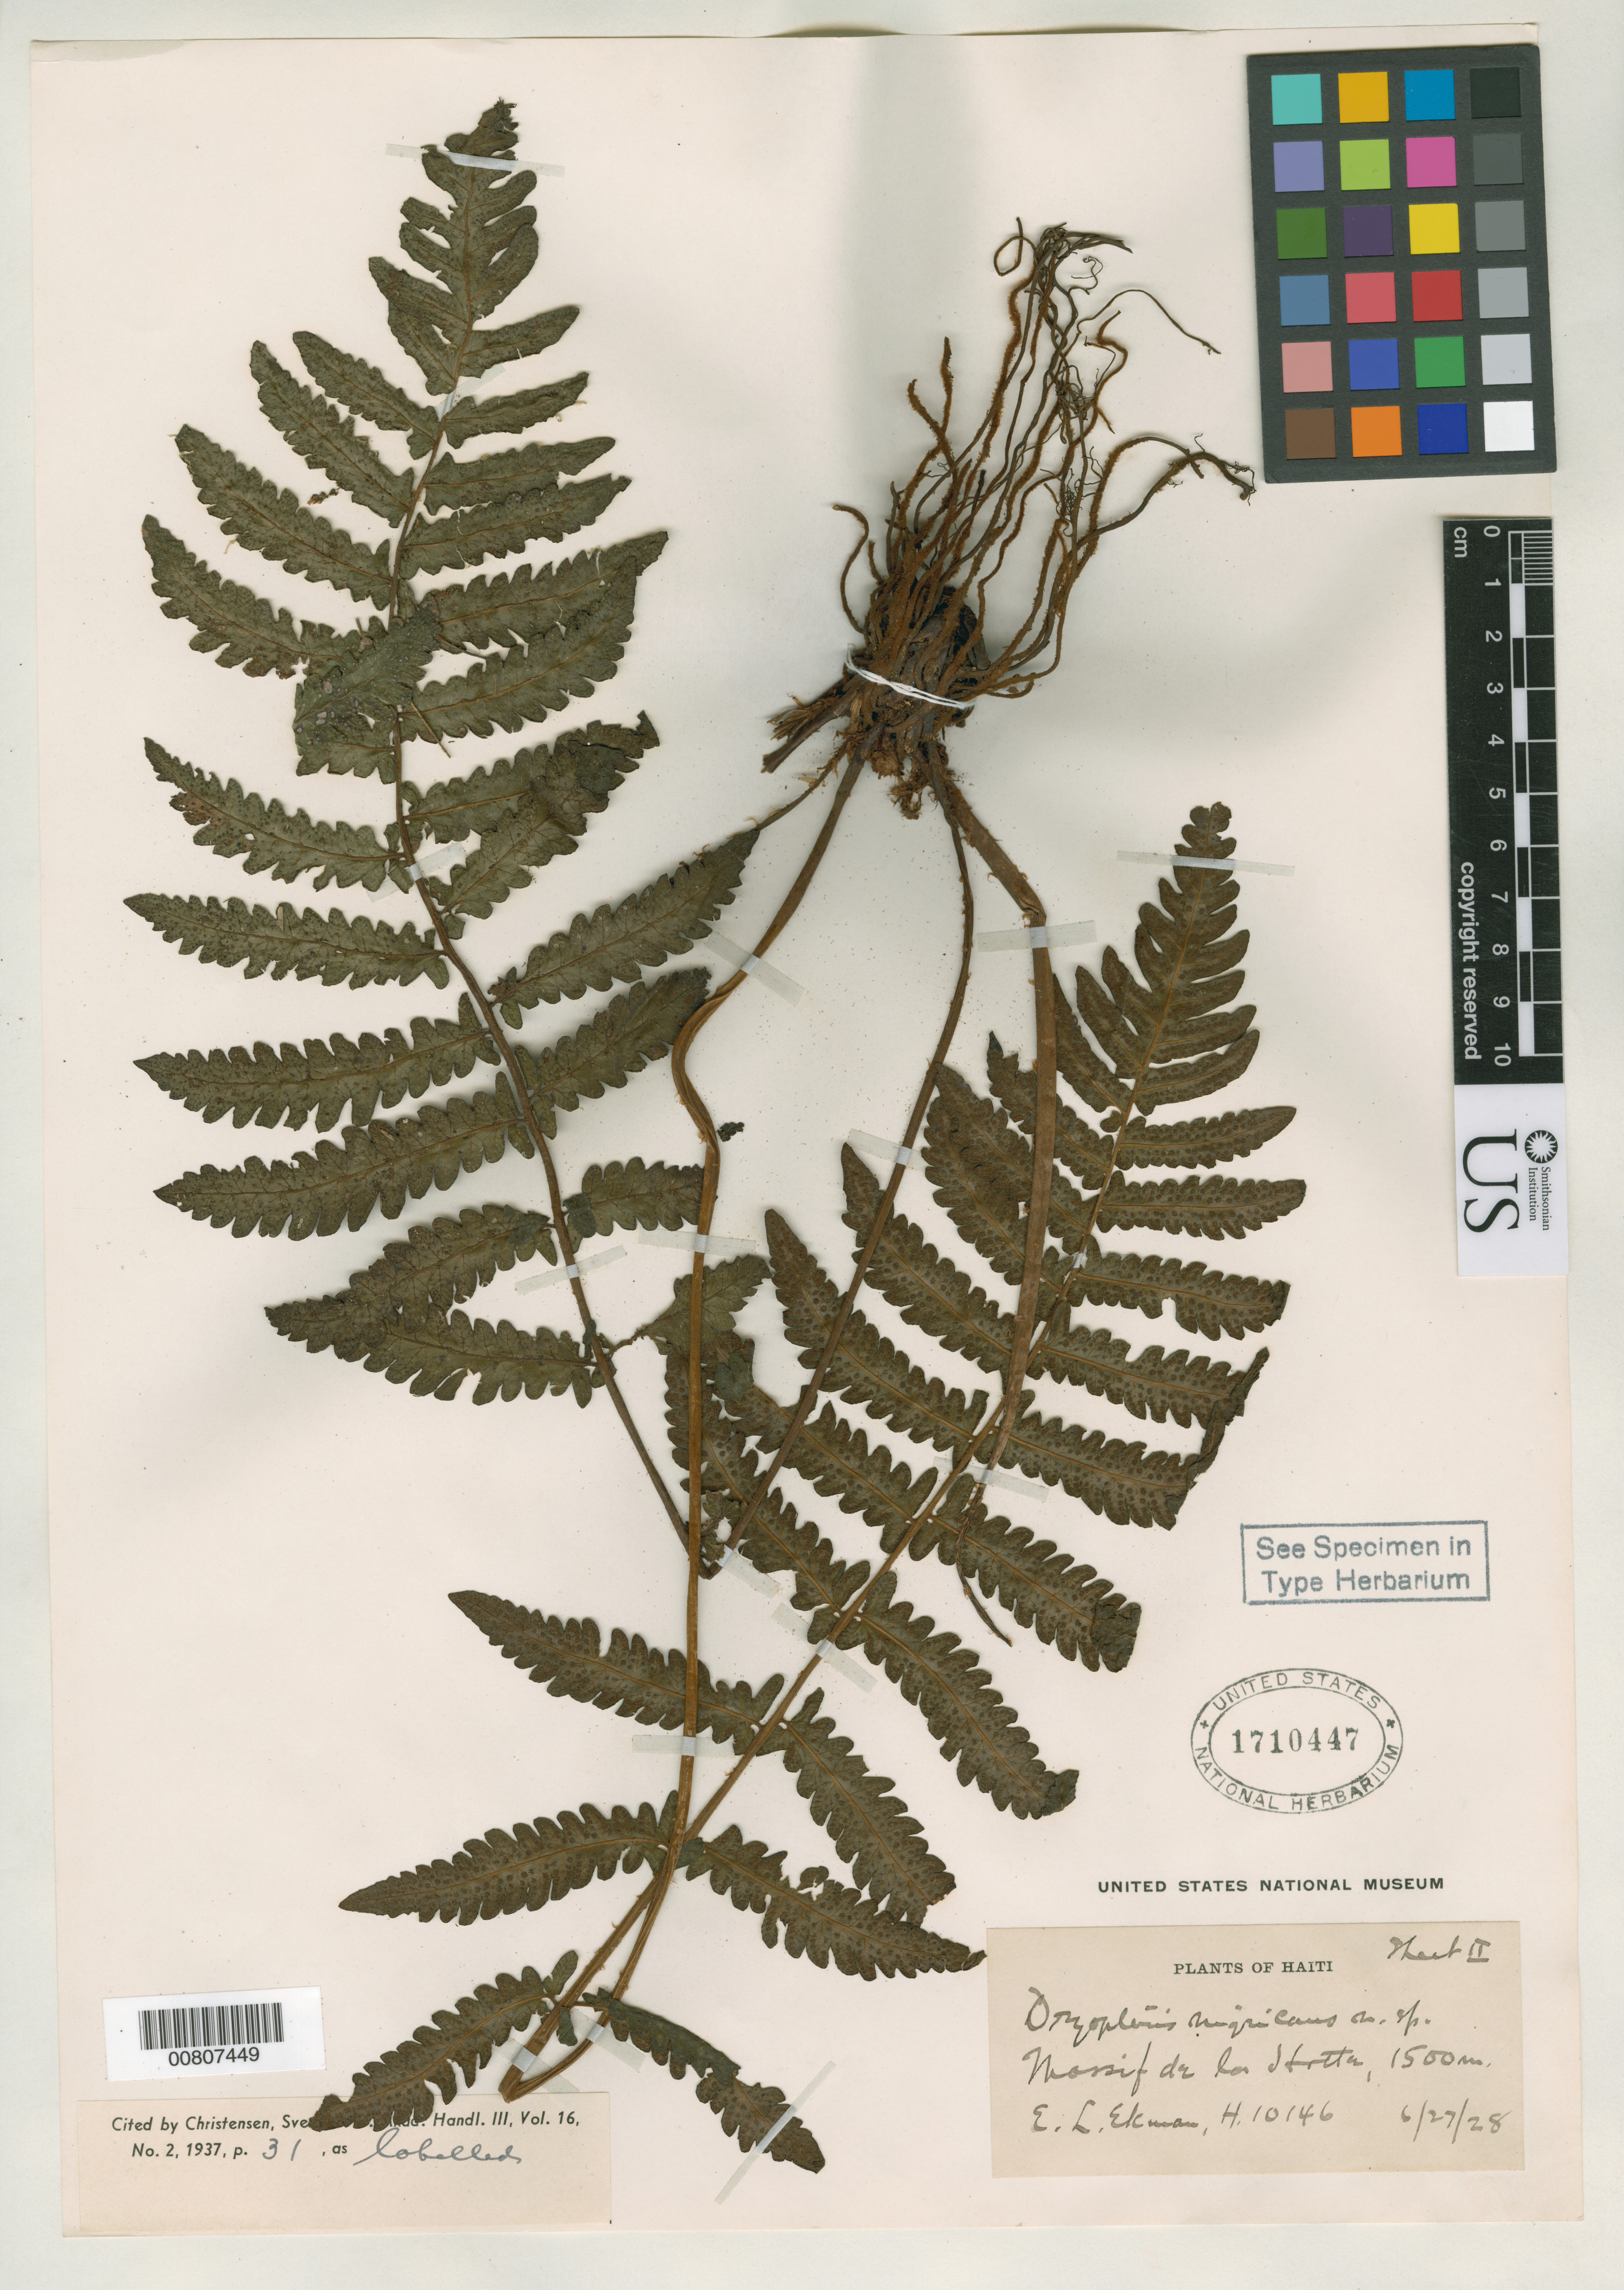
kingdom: Plantae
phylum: Tracheophyta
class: Polypodiopsida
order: Polypodiales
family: Dryopteridaceae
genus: Dryopteris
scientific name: Dryopteris nigricans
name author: Ekman & C. Chr.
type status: Isotype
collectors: E. L. Ekman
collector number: H10146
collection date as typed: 27 Jun 1928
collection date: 1928-06-27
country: Haiti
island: Hispaniola Island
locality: Massif de la Hotte.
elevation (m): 1500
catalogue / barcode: US 1710447